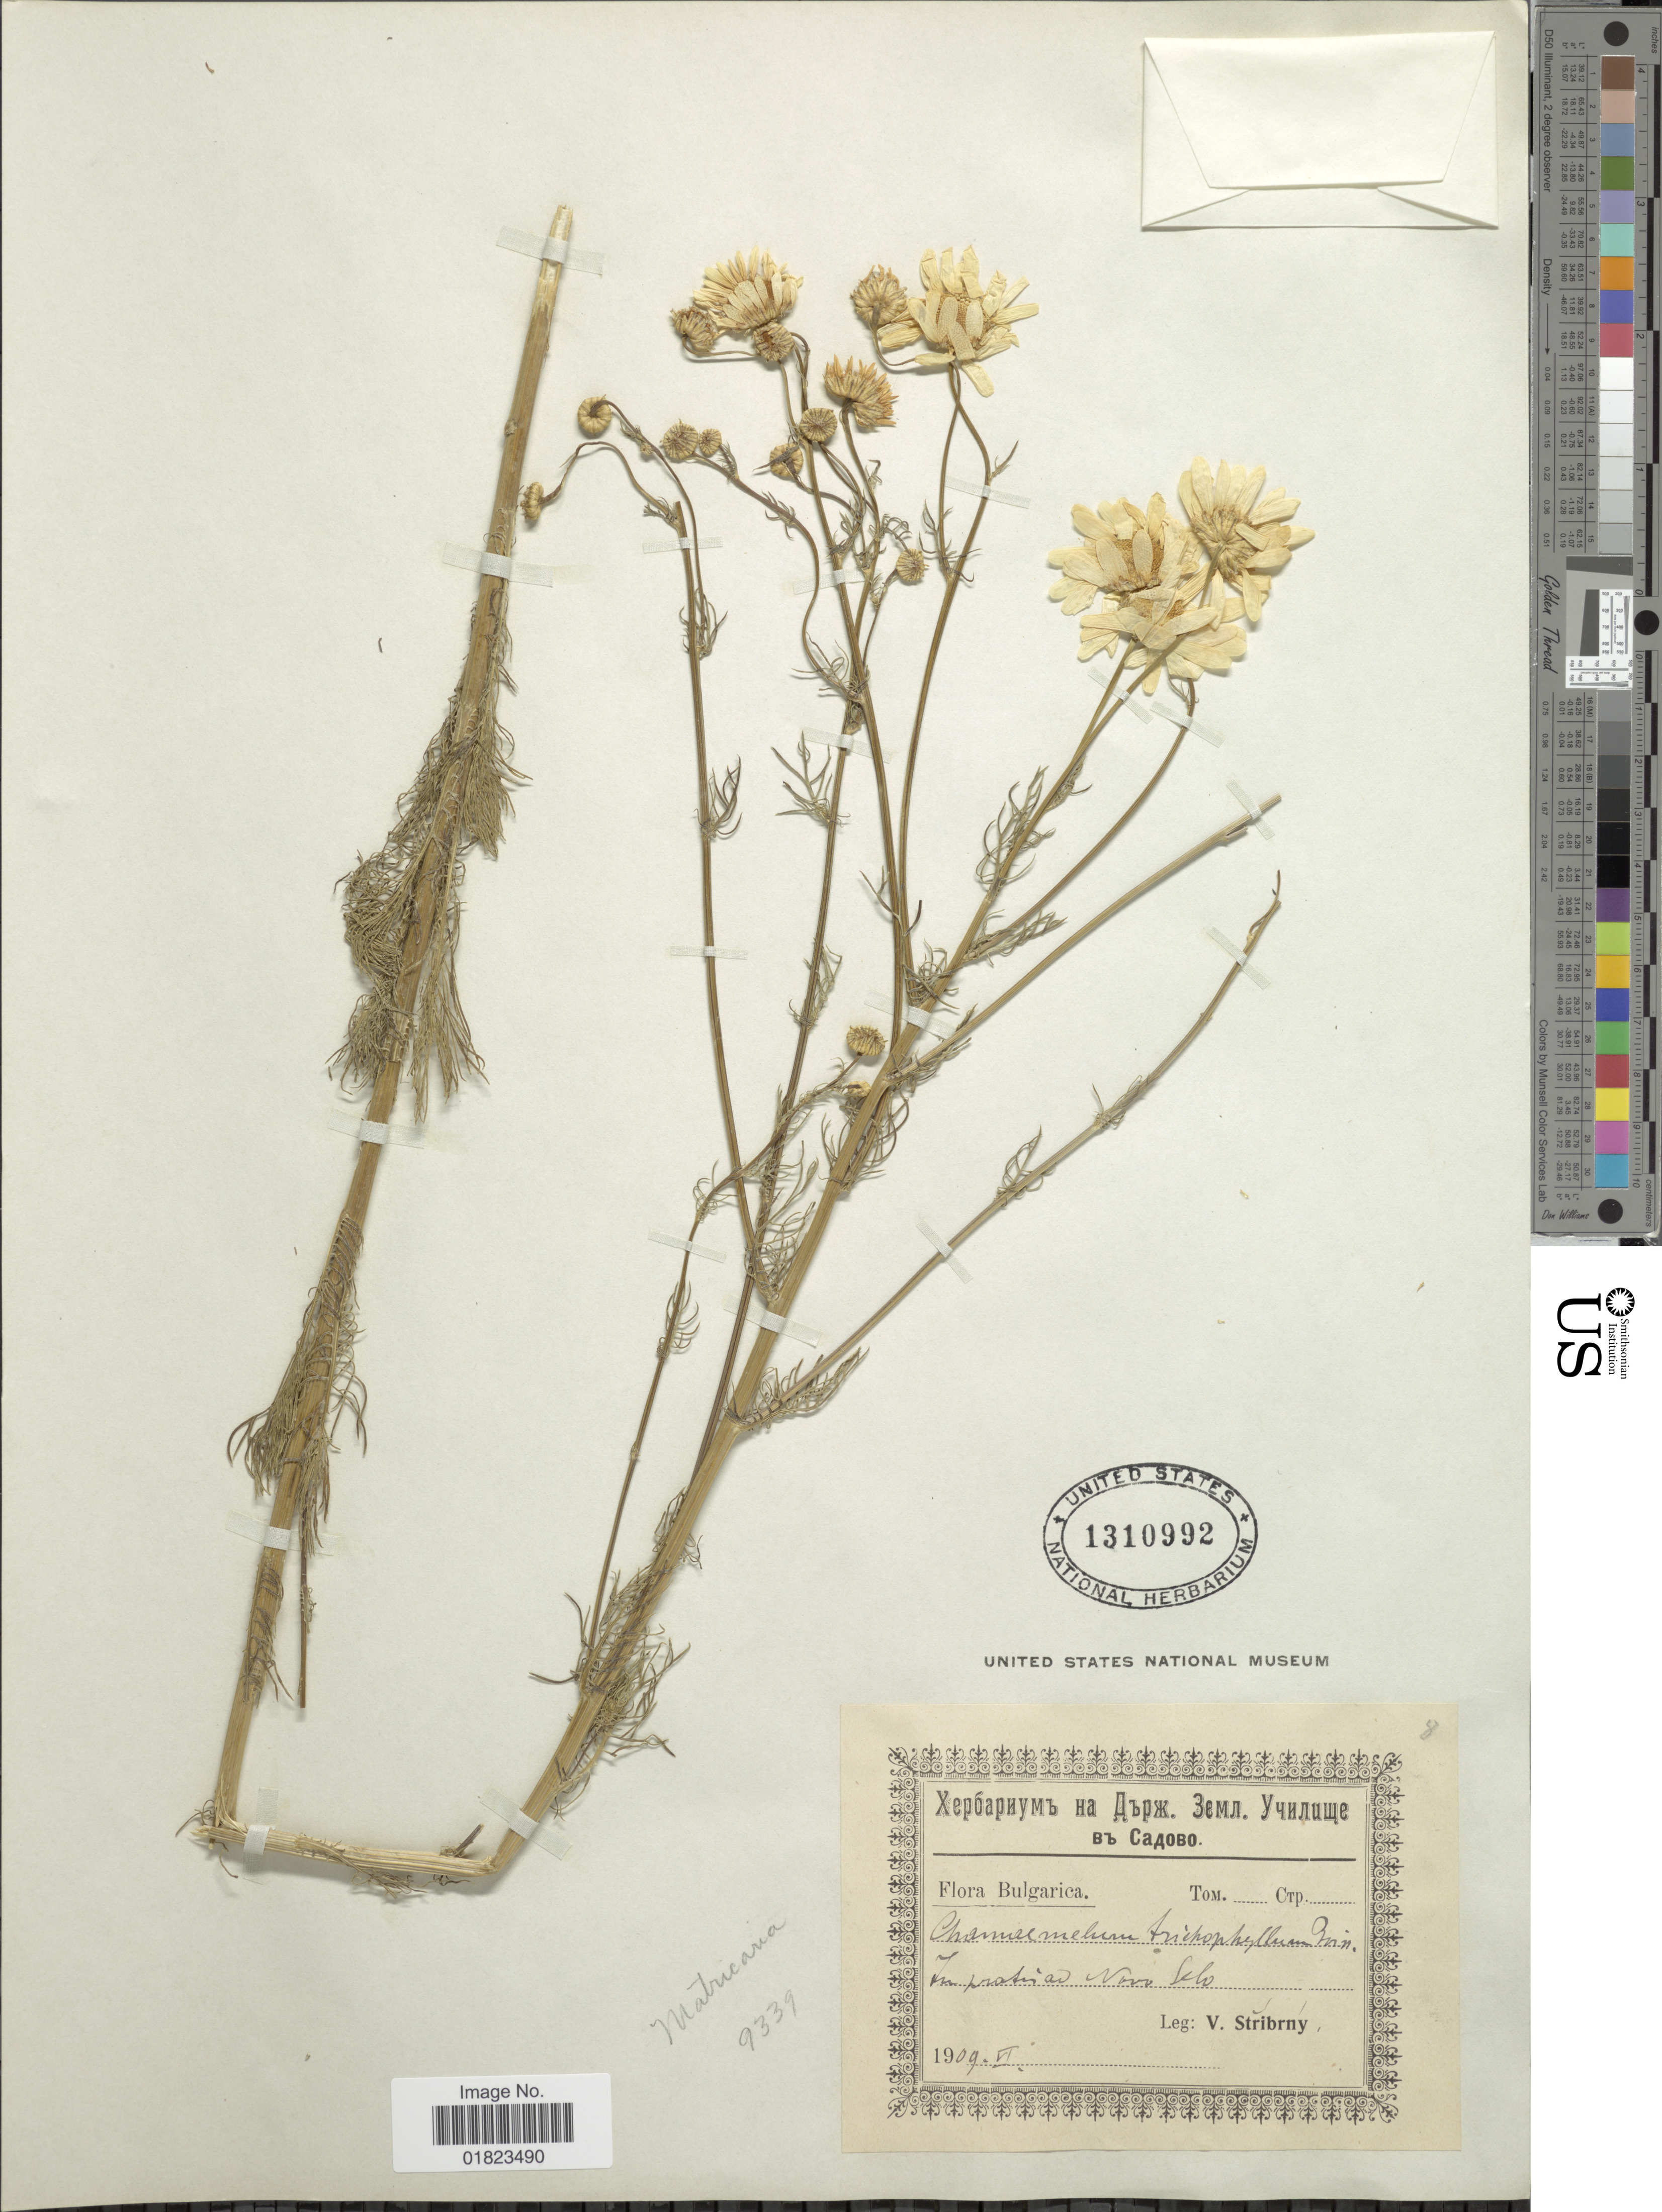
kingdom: Plantae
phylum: Tracheophyta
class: Magnoliopsida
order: Asterales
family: Asteraceae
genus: Tripleurospermum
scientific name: Tripleurospermum tenuifolium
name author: (Kit.) Freyn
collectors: V. Stribrny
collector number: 8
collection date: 1909-06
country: Bulgaria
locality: In pratia Novo Selo. [interpreted]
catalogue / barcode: US 1310992